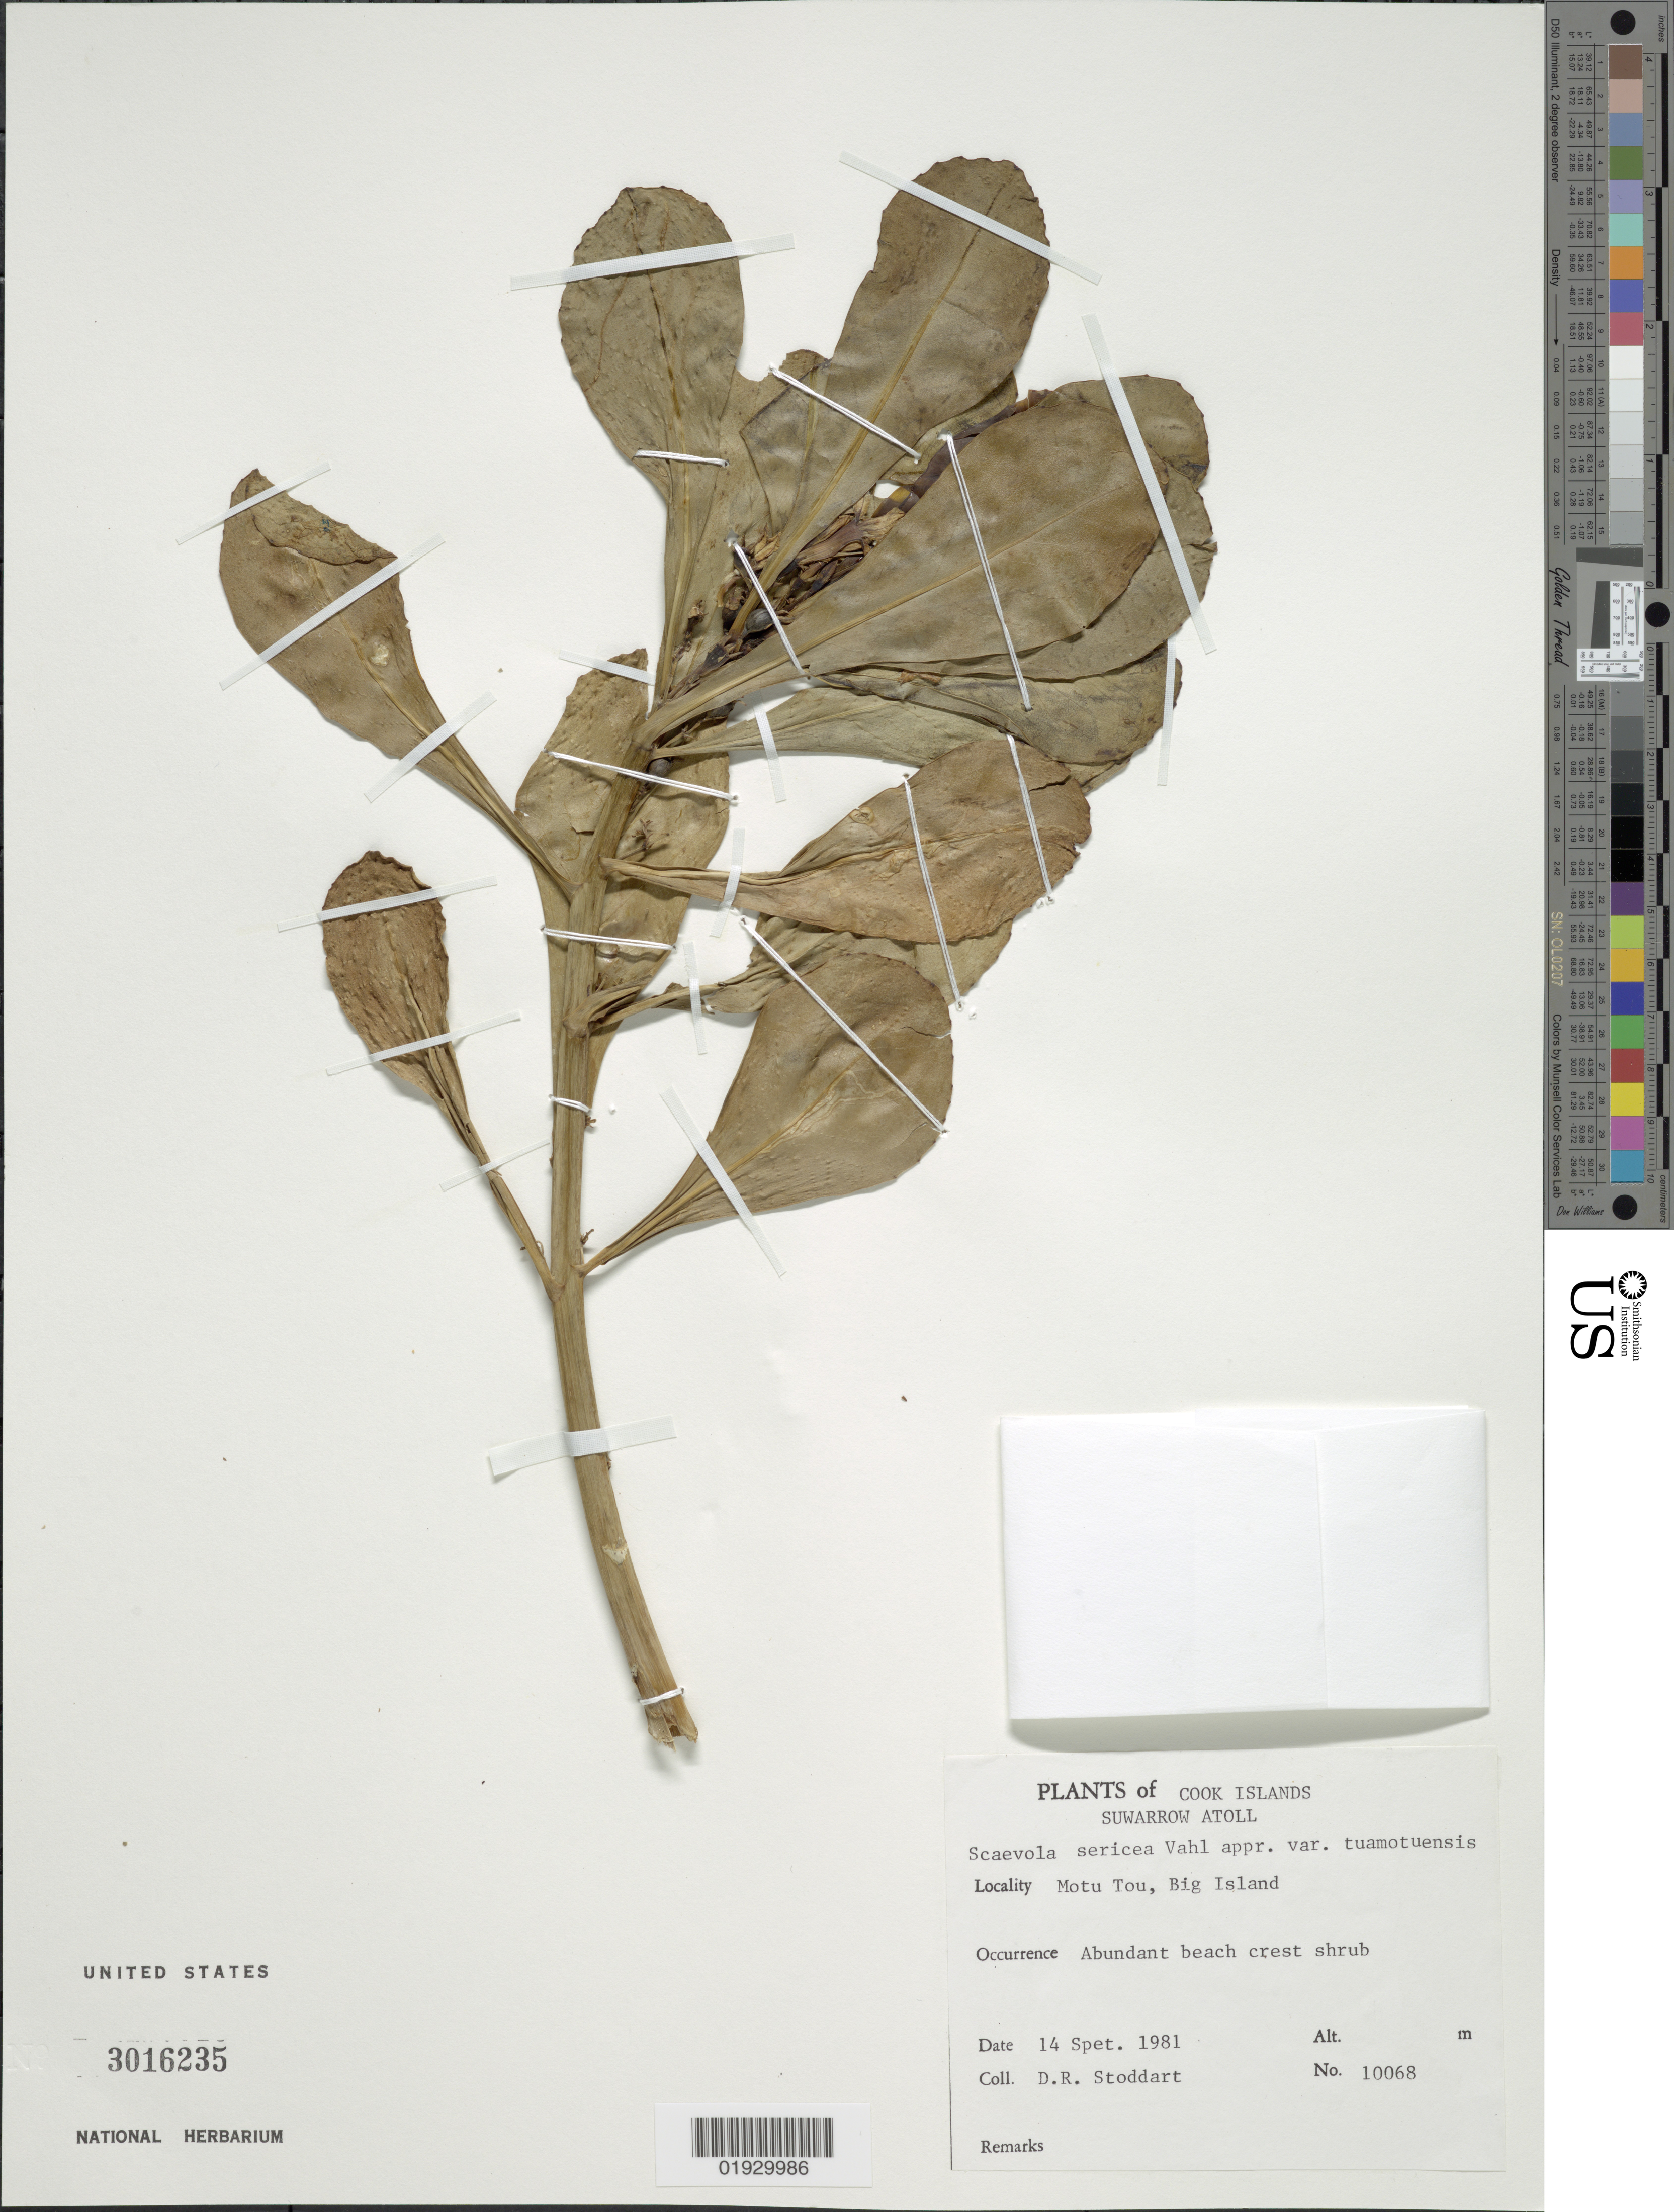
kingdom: Plantae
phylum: Tracheophyta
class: Magnoliopsida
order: Asterales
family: Goodeniaceae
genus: Scaevola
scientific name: Scaevola taccada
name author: (Gaertn.) Roxb.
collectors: D. R. Stoddart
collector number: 10068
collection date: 1981-09-14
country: Cook Islands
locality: Suwarrow Atoll, Motu Tou, Big Island.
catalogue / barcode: US 3016235